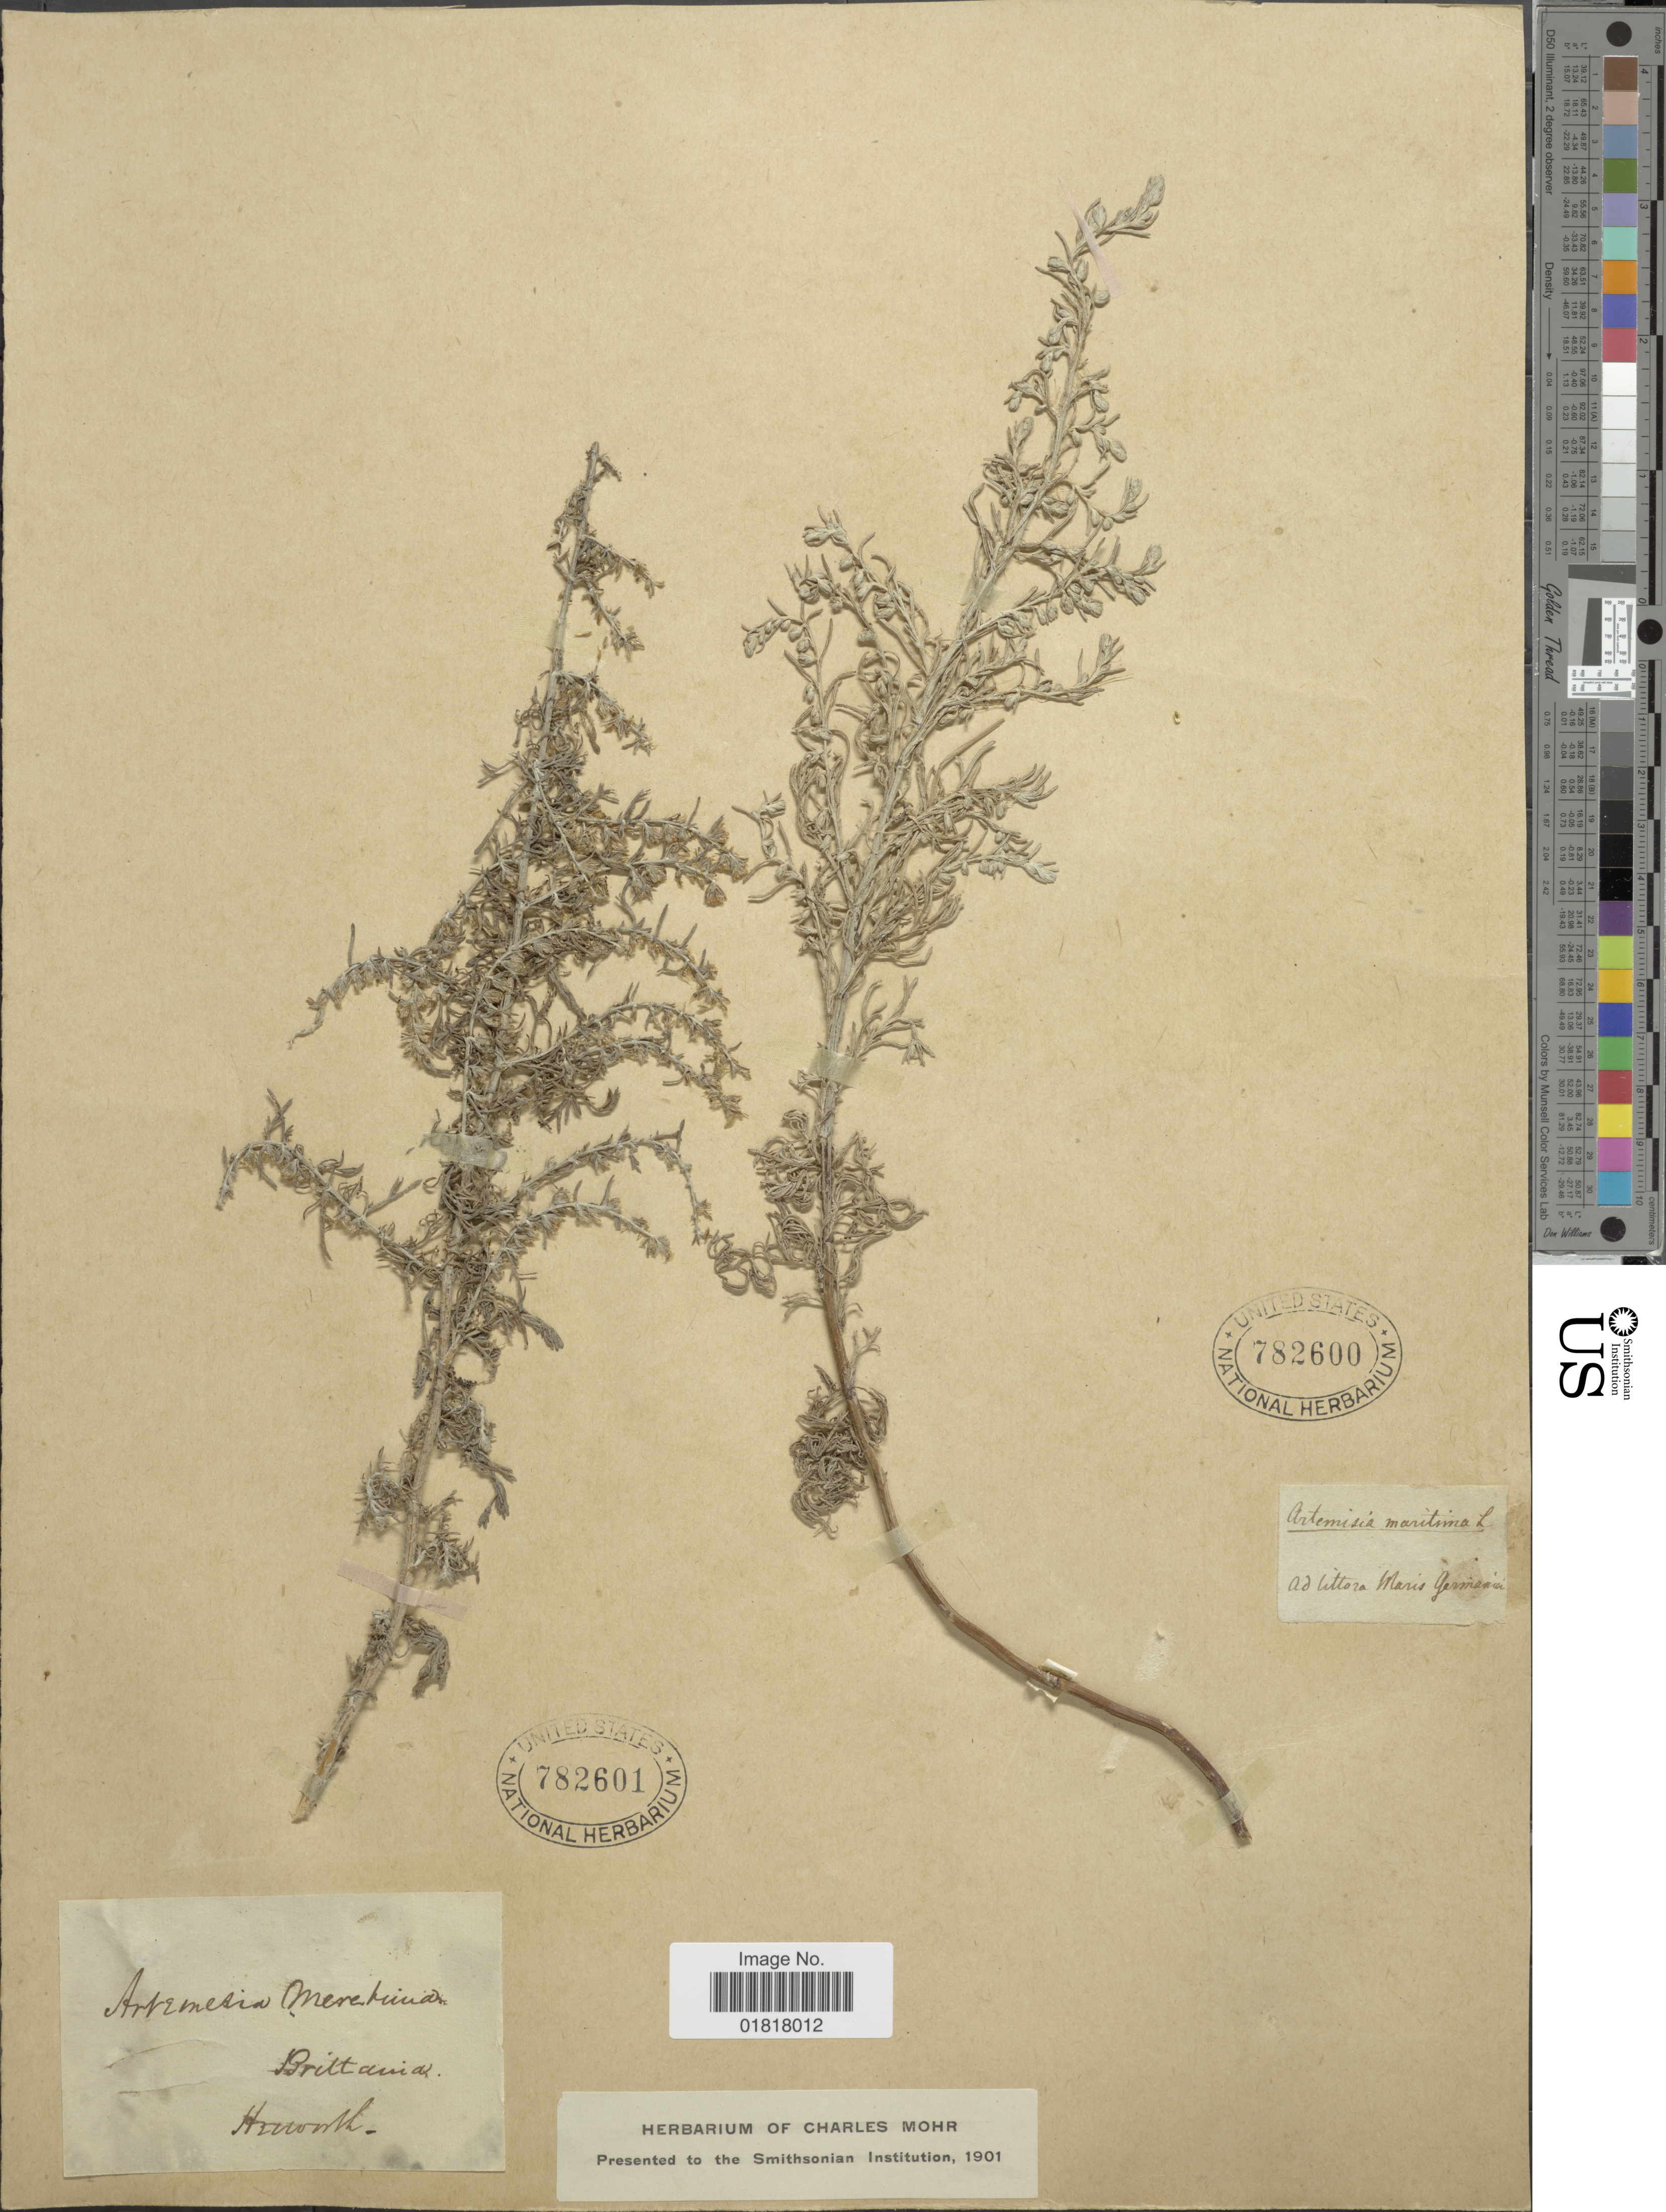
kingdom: Plantae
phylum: Tracheophyta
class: Magnoliopsida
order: Asterales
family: Asteraceae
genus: Artemisia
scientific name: Artemisia maritima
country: Germany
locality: Ad littora Maris Germania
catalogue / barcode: US 782600